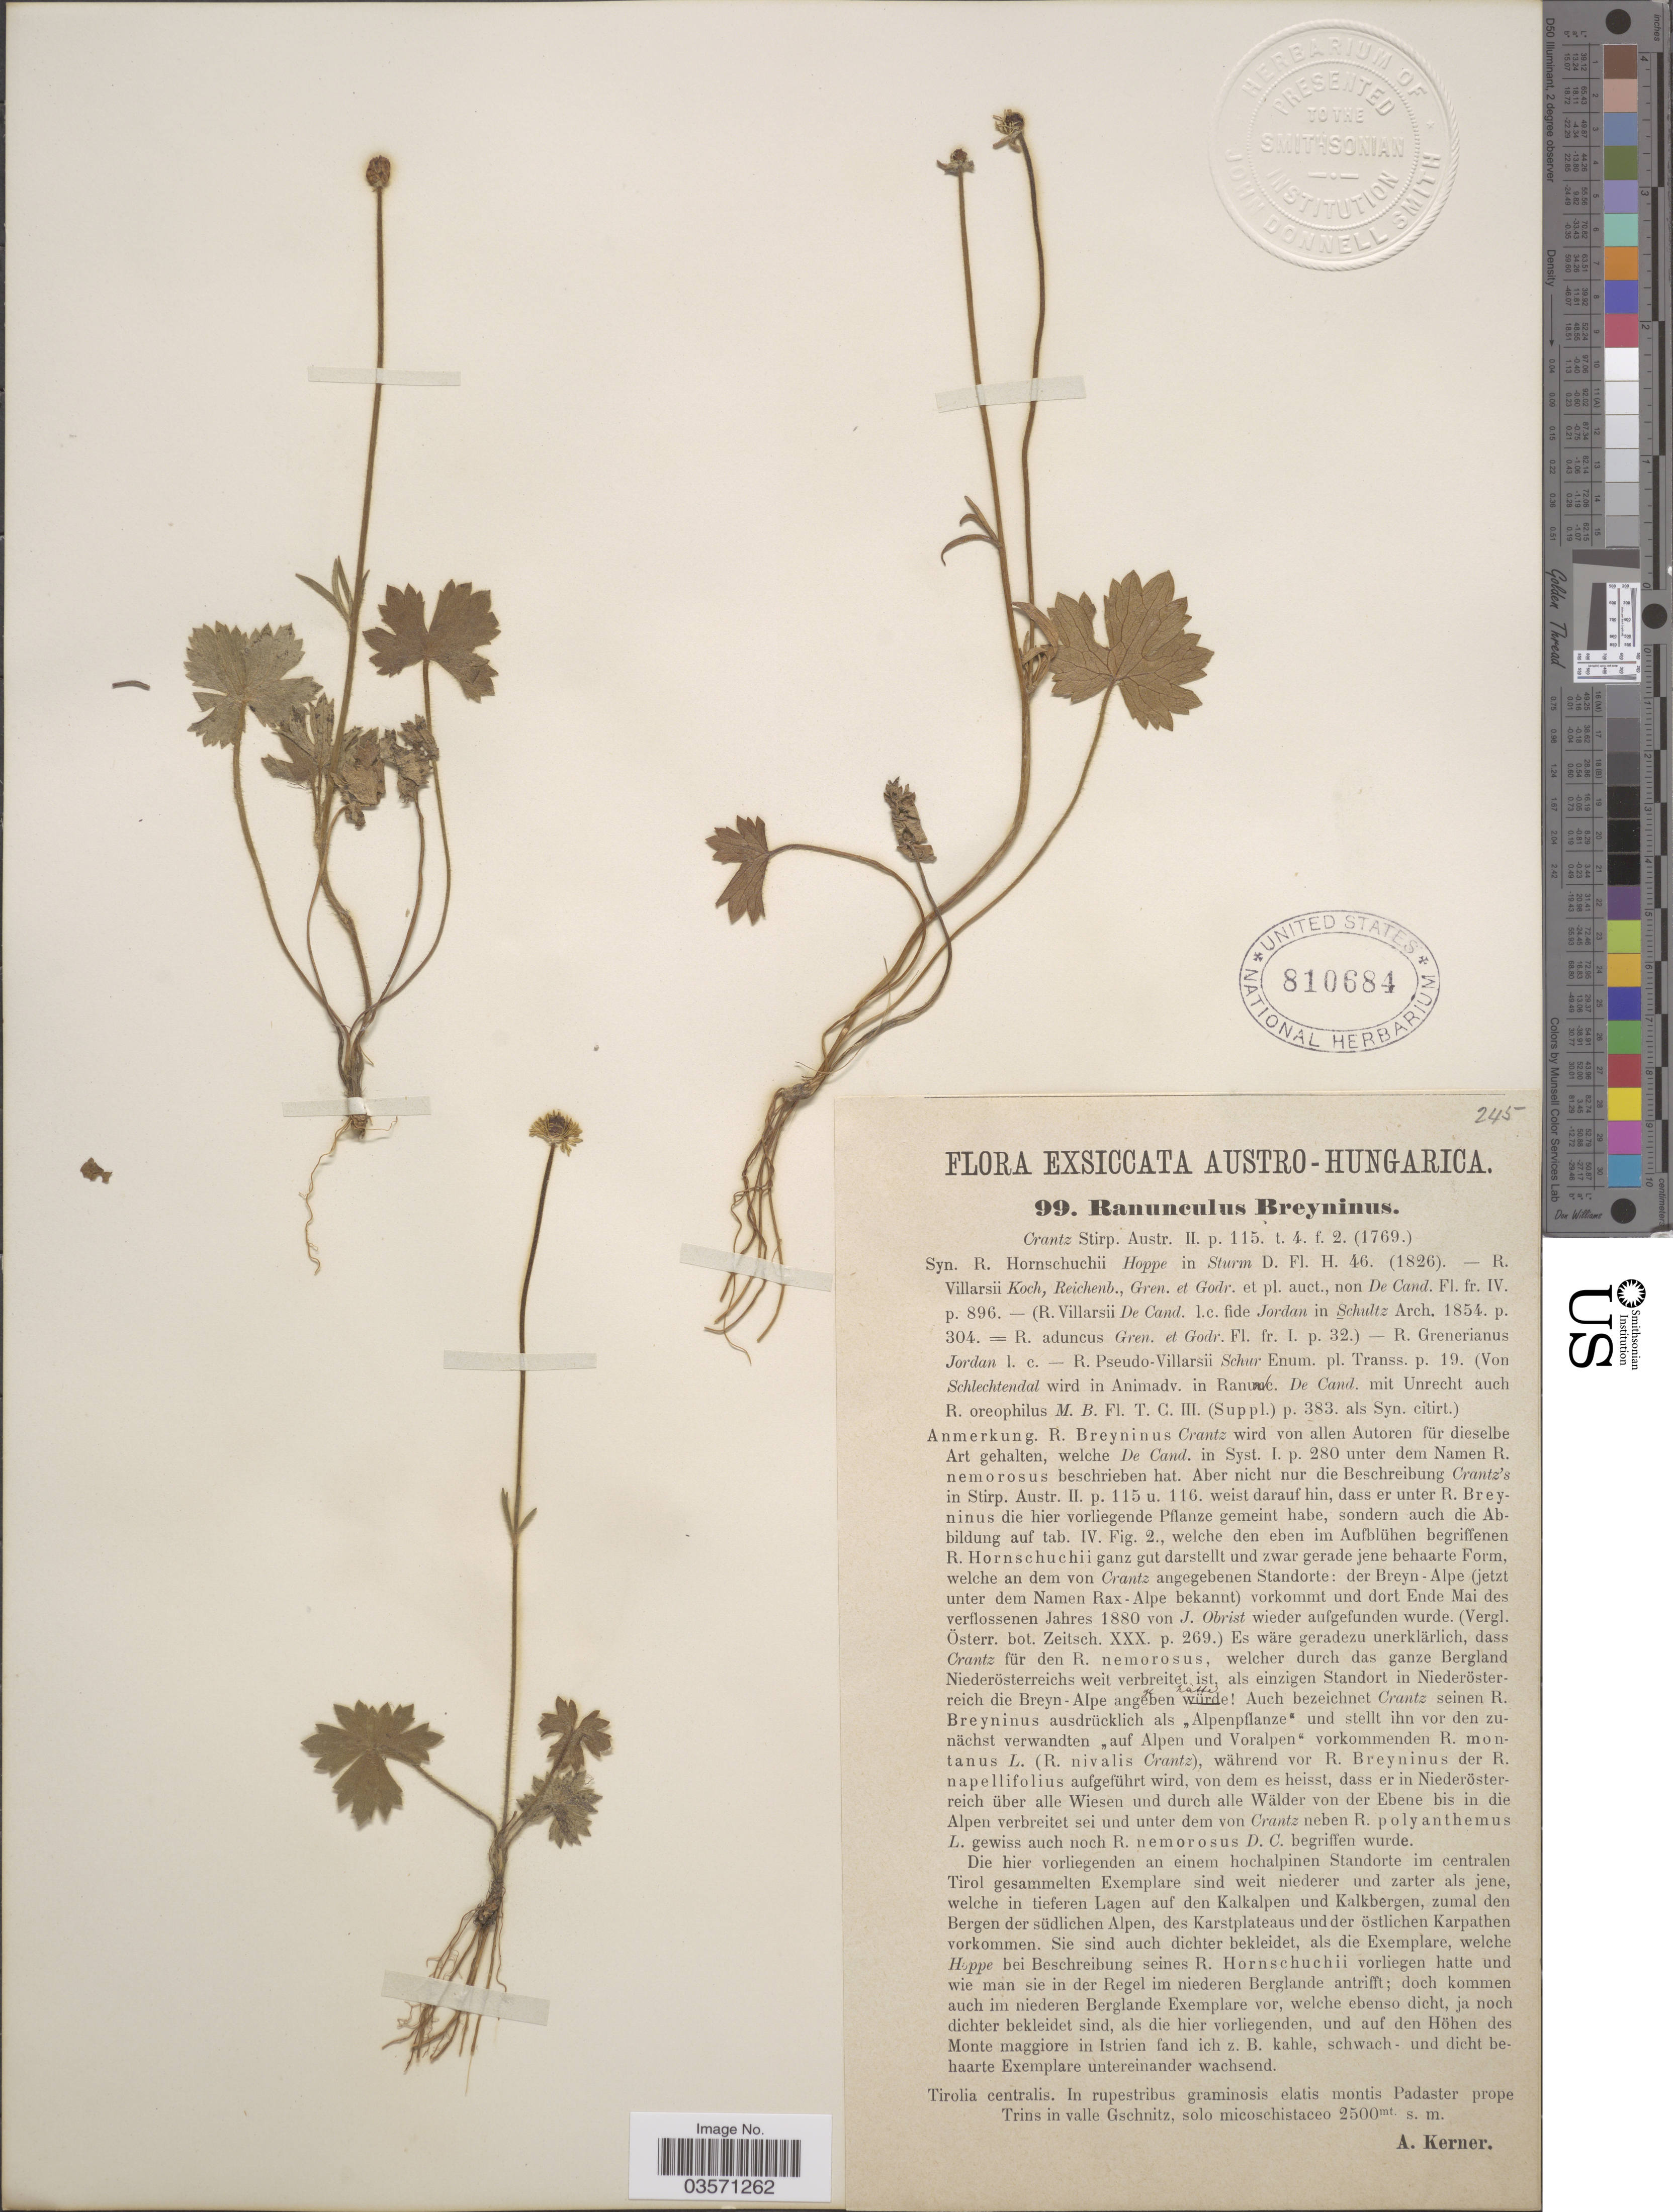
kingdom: Plantae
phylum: Tracheophyta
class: Magnoliopsida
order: Ranunculales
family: Ranunculaceae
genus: Ranunculus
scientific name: Ranunculus breyninus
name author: Crantz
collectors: A. Kerner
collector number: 99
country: Austria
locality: Austro-Hungarica. Tirolia centralis. In rupestribus graminosis elatis montis Padaster prope Trins in valle Gschnitz.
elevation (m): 2500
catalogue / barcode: US 810684